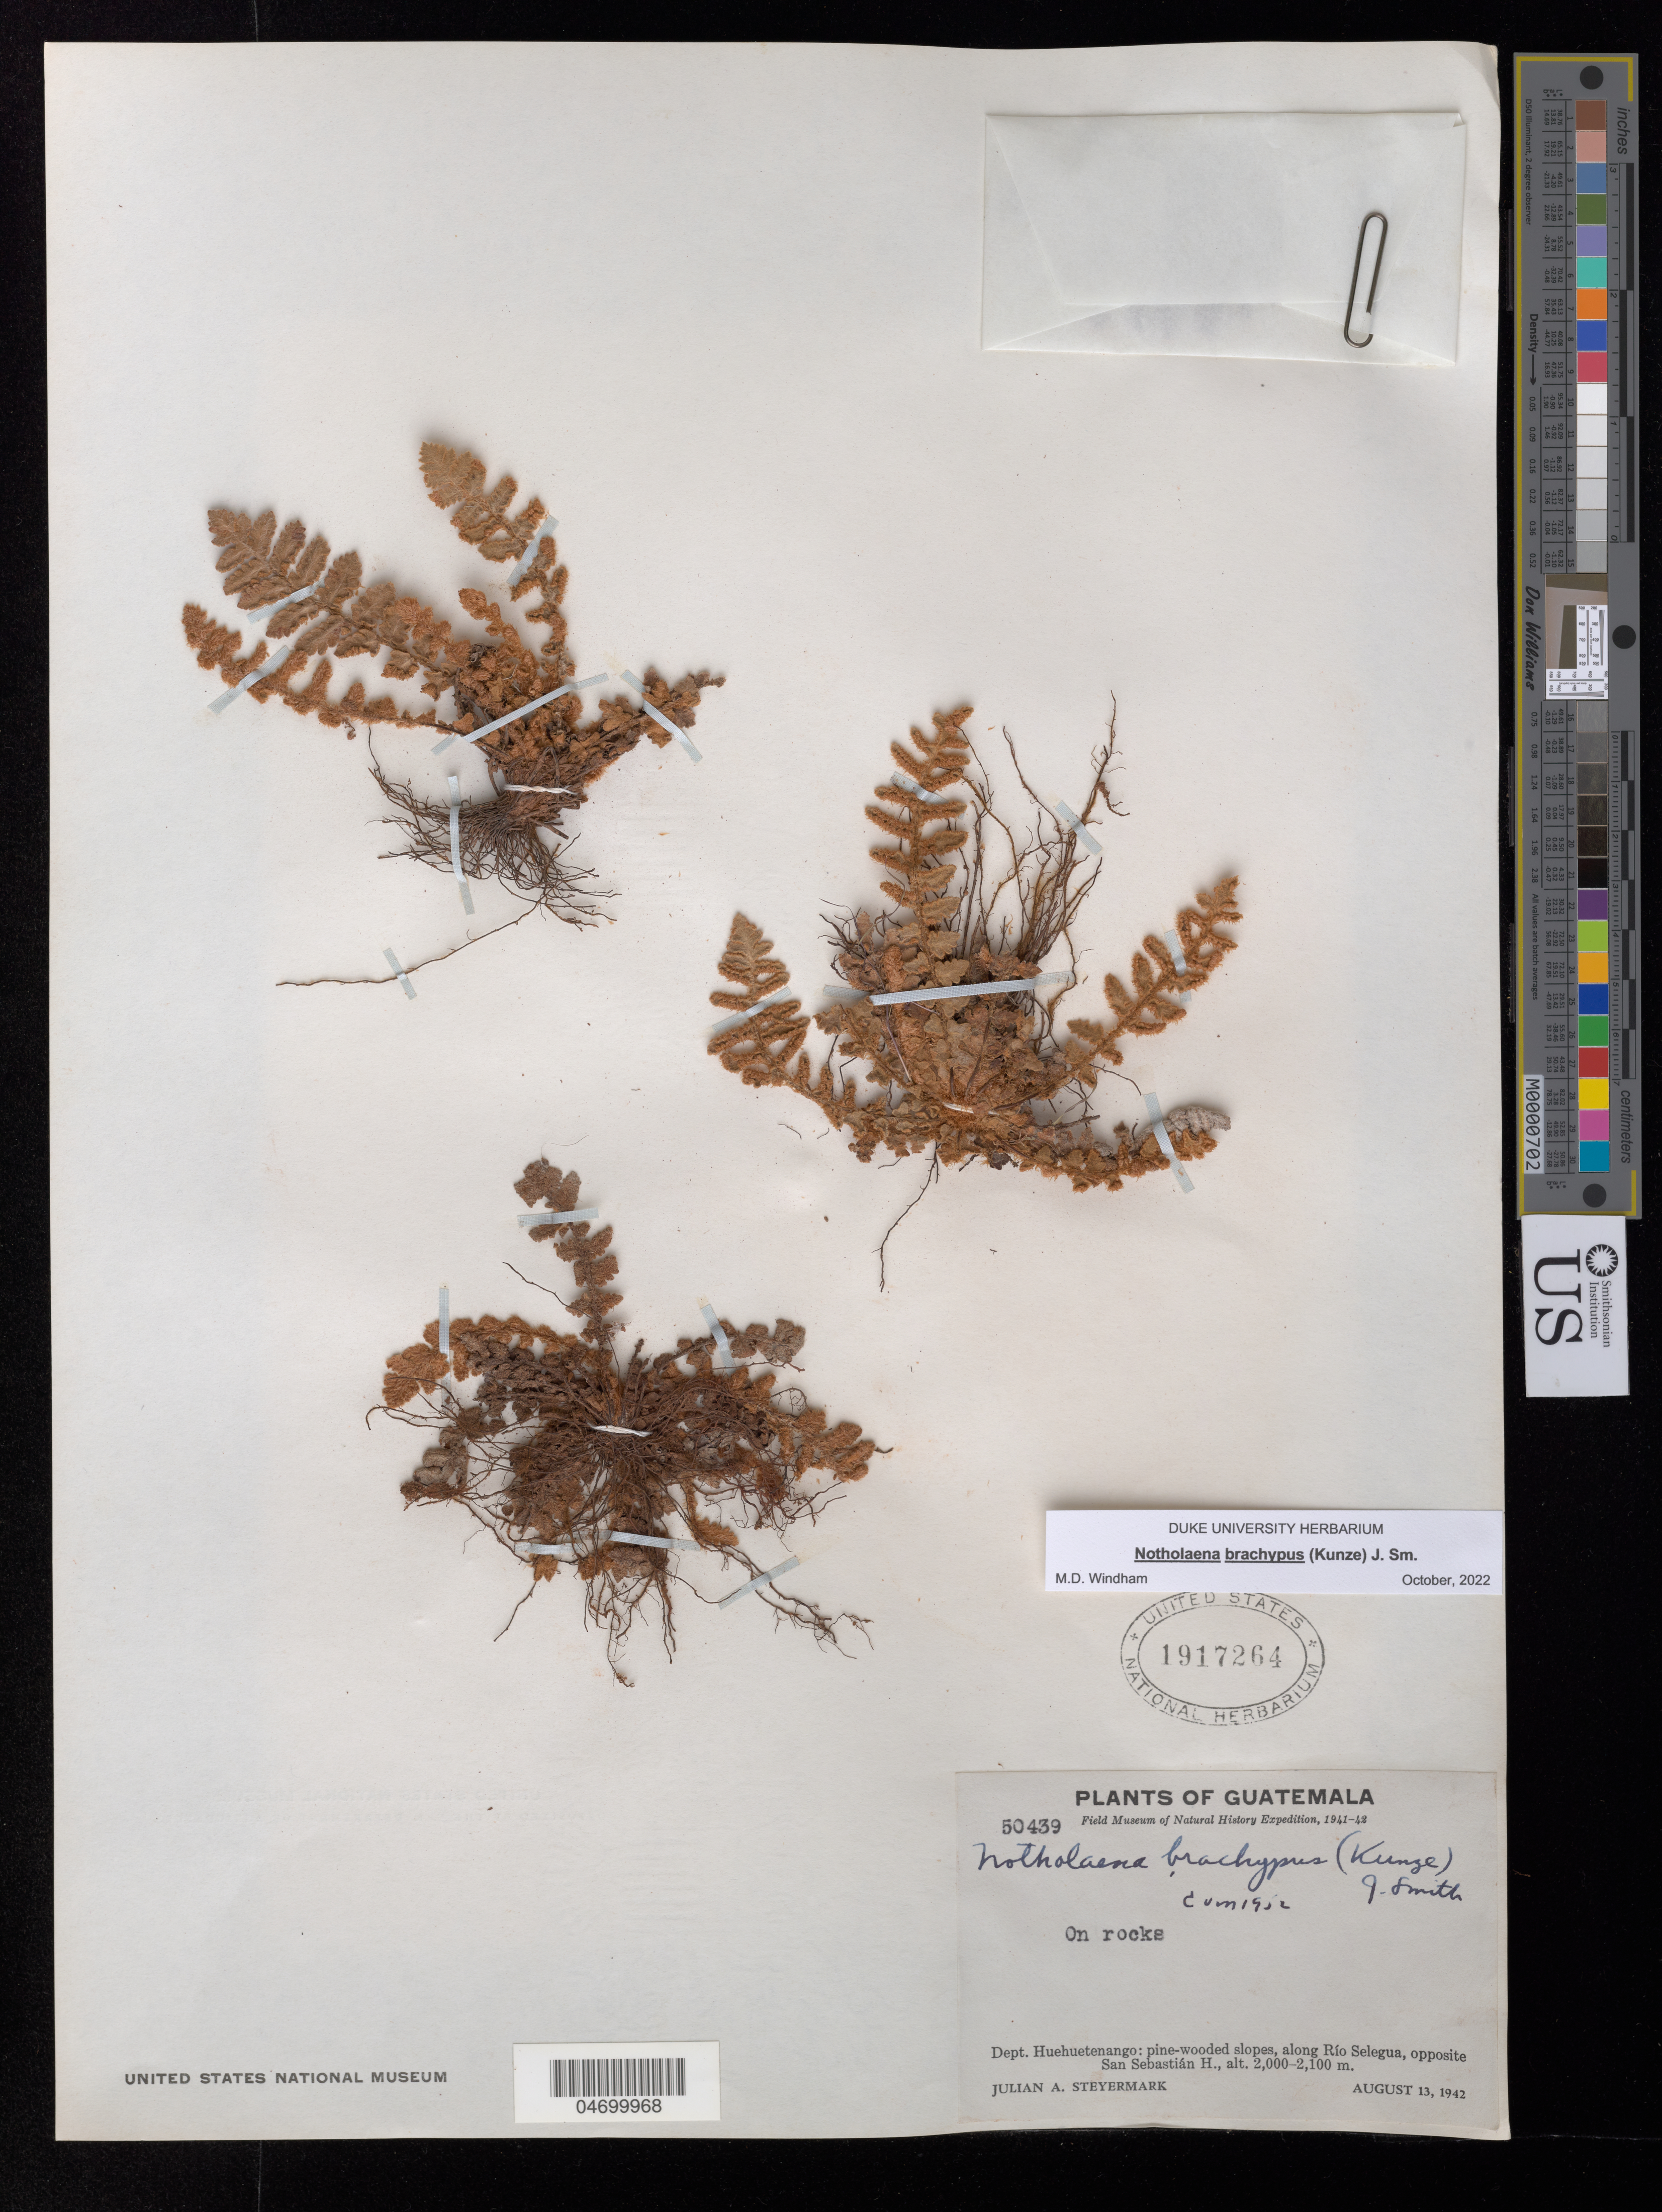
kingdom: Plantae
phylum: Tracheophyta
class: Polypodiopsida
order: Polypodiales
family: Pteridaceae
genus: Notholaena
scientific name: Notholaena brachypus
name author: (Kunze) J. Sm.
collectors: J. Steyermark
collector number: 50439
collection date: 1942-08-13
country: Guatemala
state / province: Huehuetenango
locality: Dept. Huehuetenango: pine-wooded slopes, along Río Selegua, opposite San Sebastián H. Field Museum of Natural History Expedition, 1941-42.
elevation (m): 2000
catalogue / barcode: US 1917264